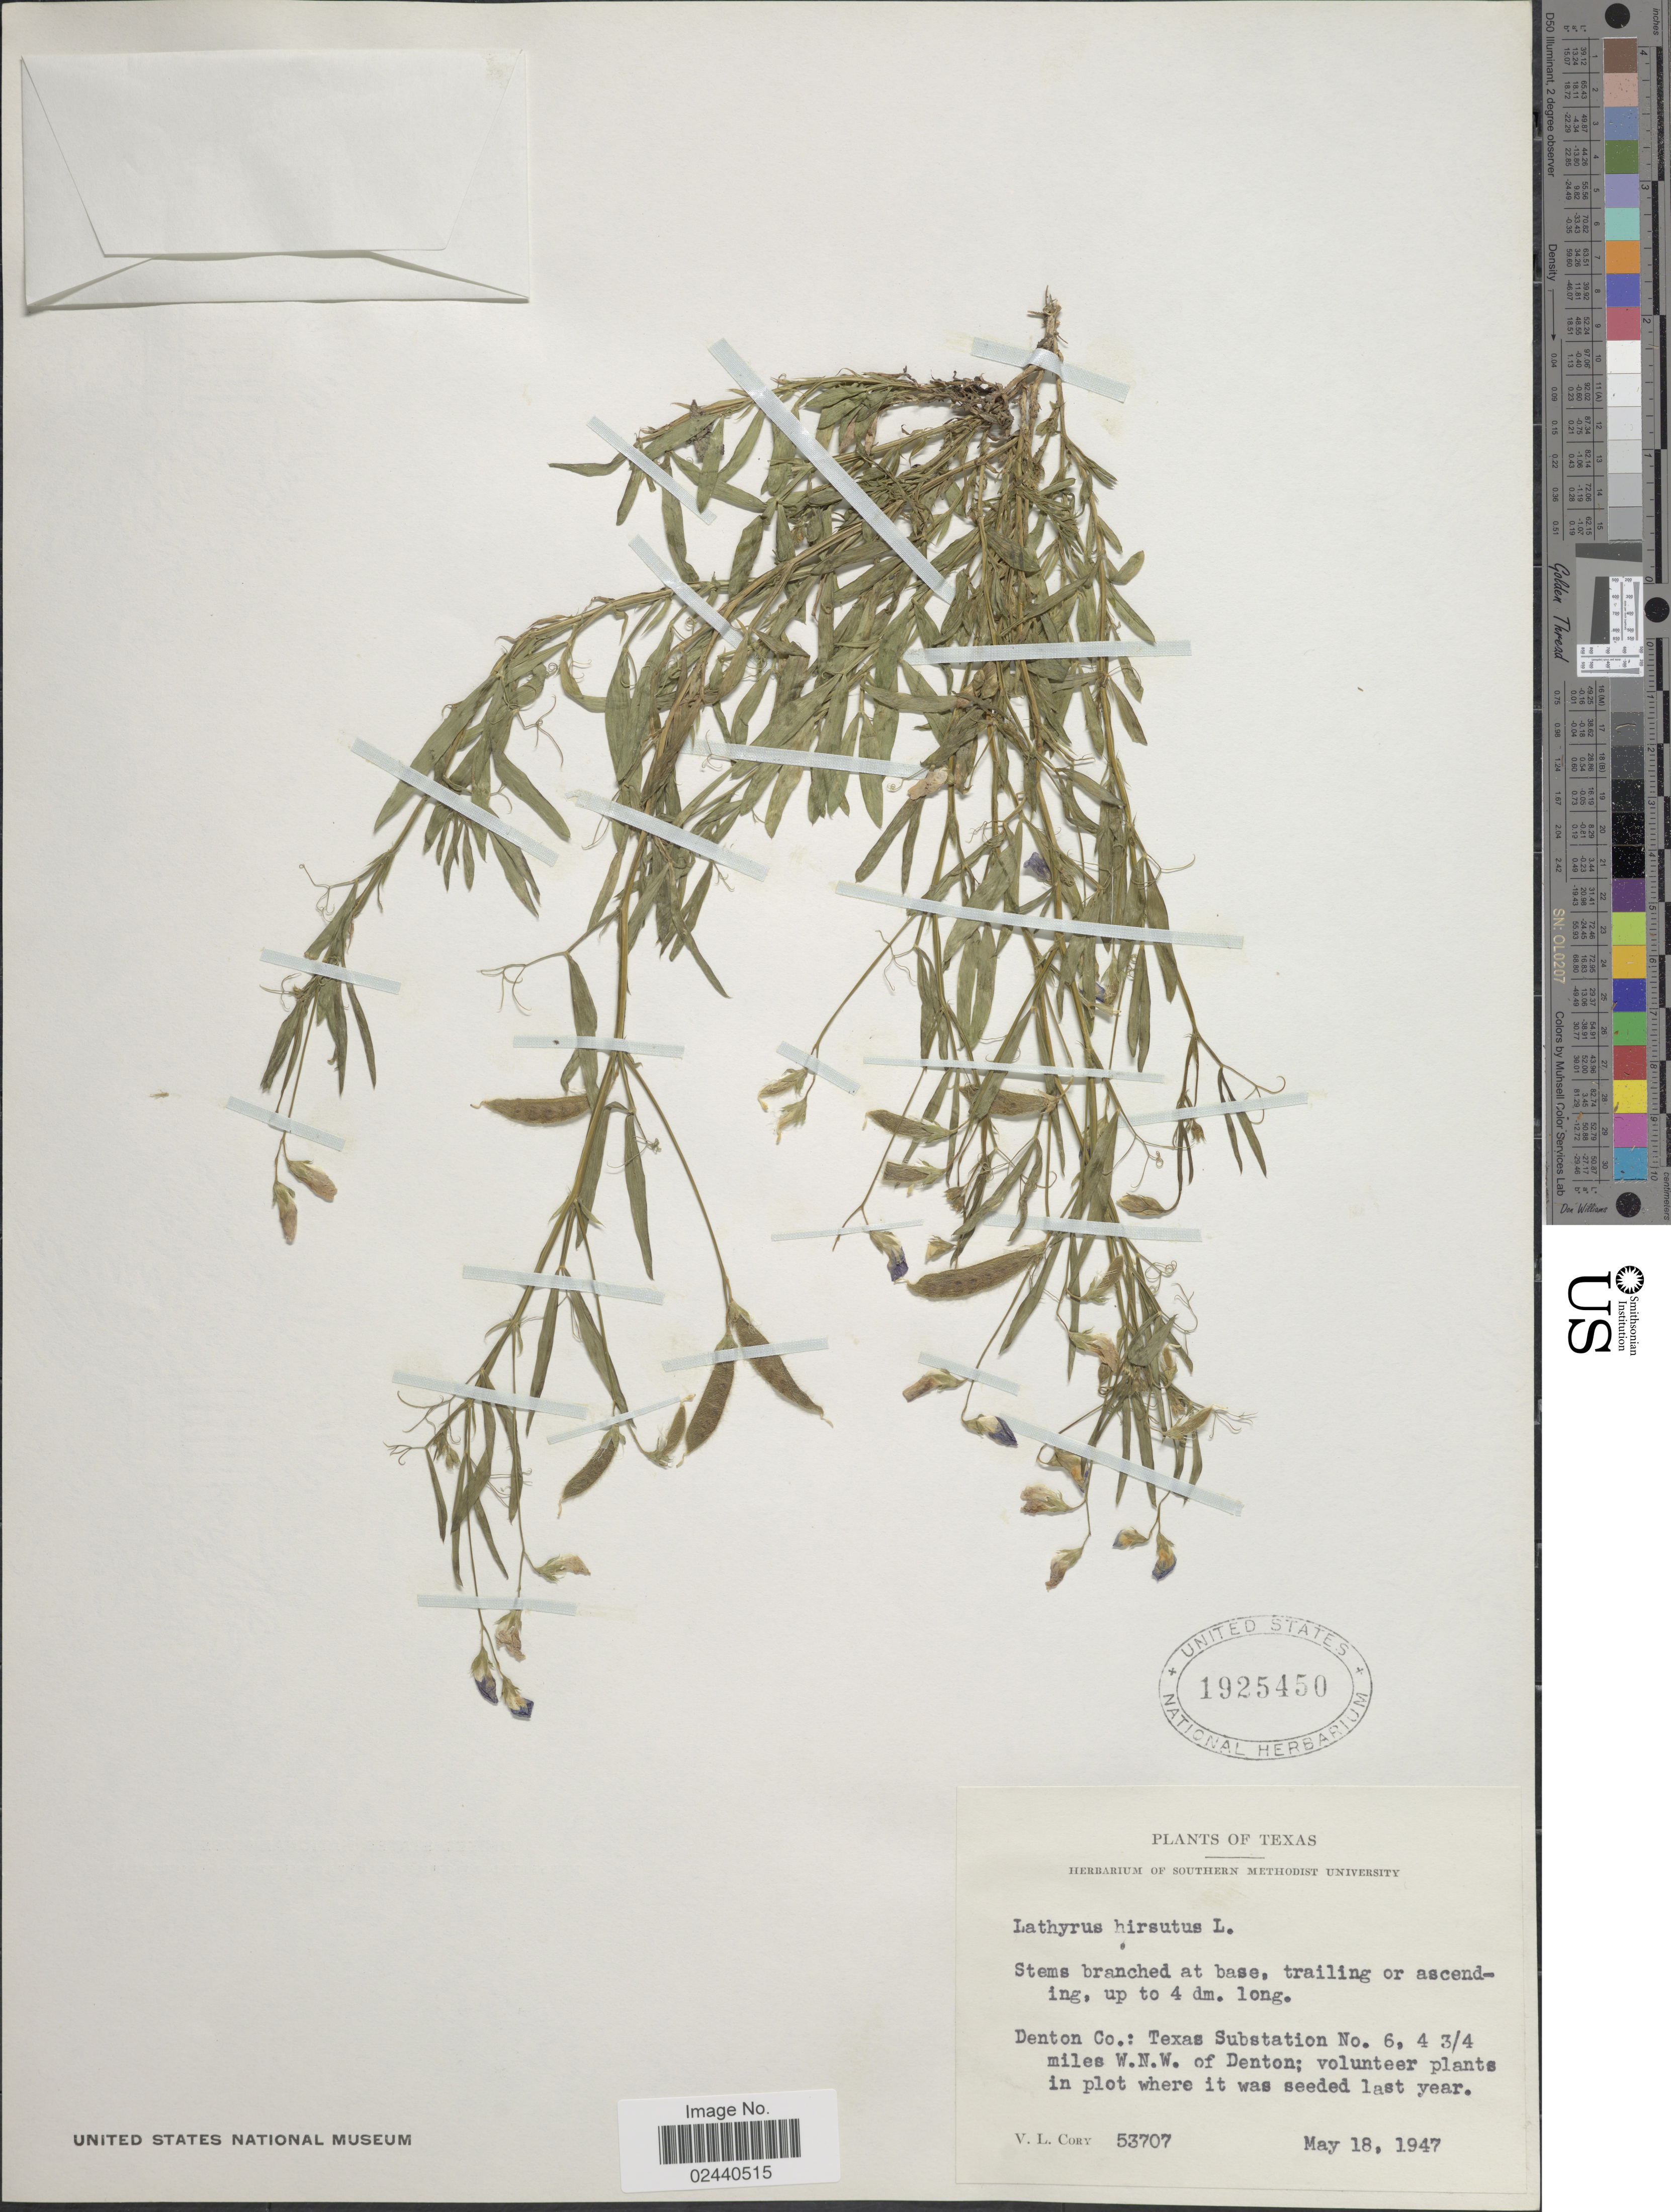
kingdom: Plantae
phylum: Tracheophyta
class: Magnoliopsida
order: Fabales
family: Fabaceae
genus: Lathyrus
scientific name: Lathyrus hirsutus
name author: L.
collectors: V. Cory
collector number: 53707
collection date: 1947-05-18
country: United States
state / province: Texas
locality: Denton Co.: Texas Substation No. 6, 4 3/4 miles W.N.W. of Denton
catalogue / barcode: US 1925450